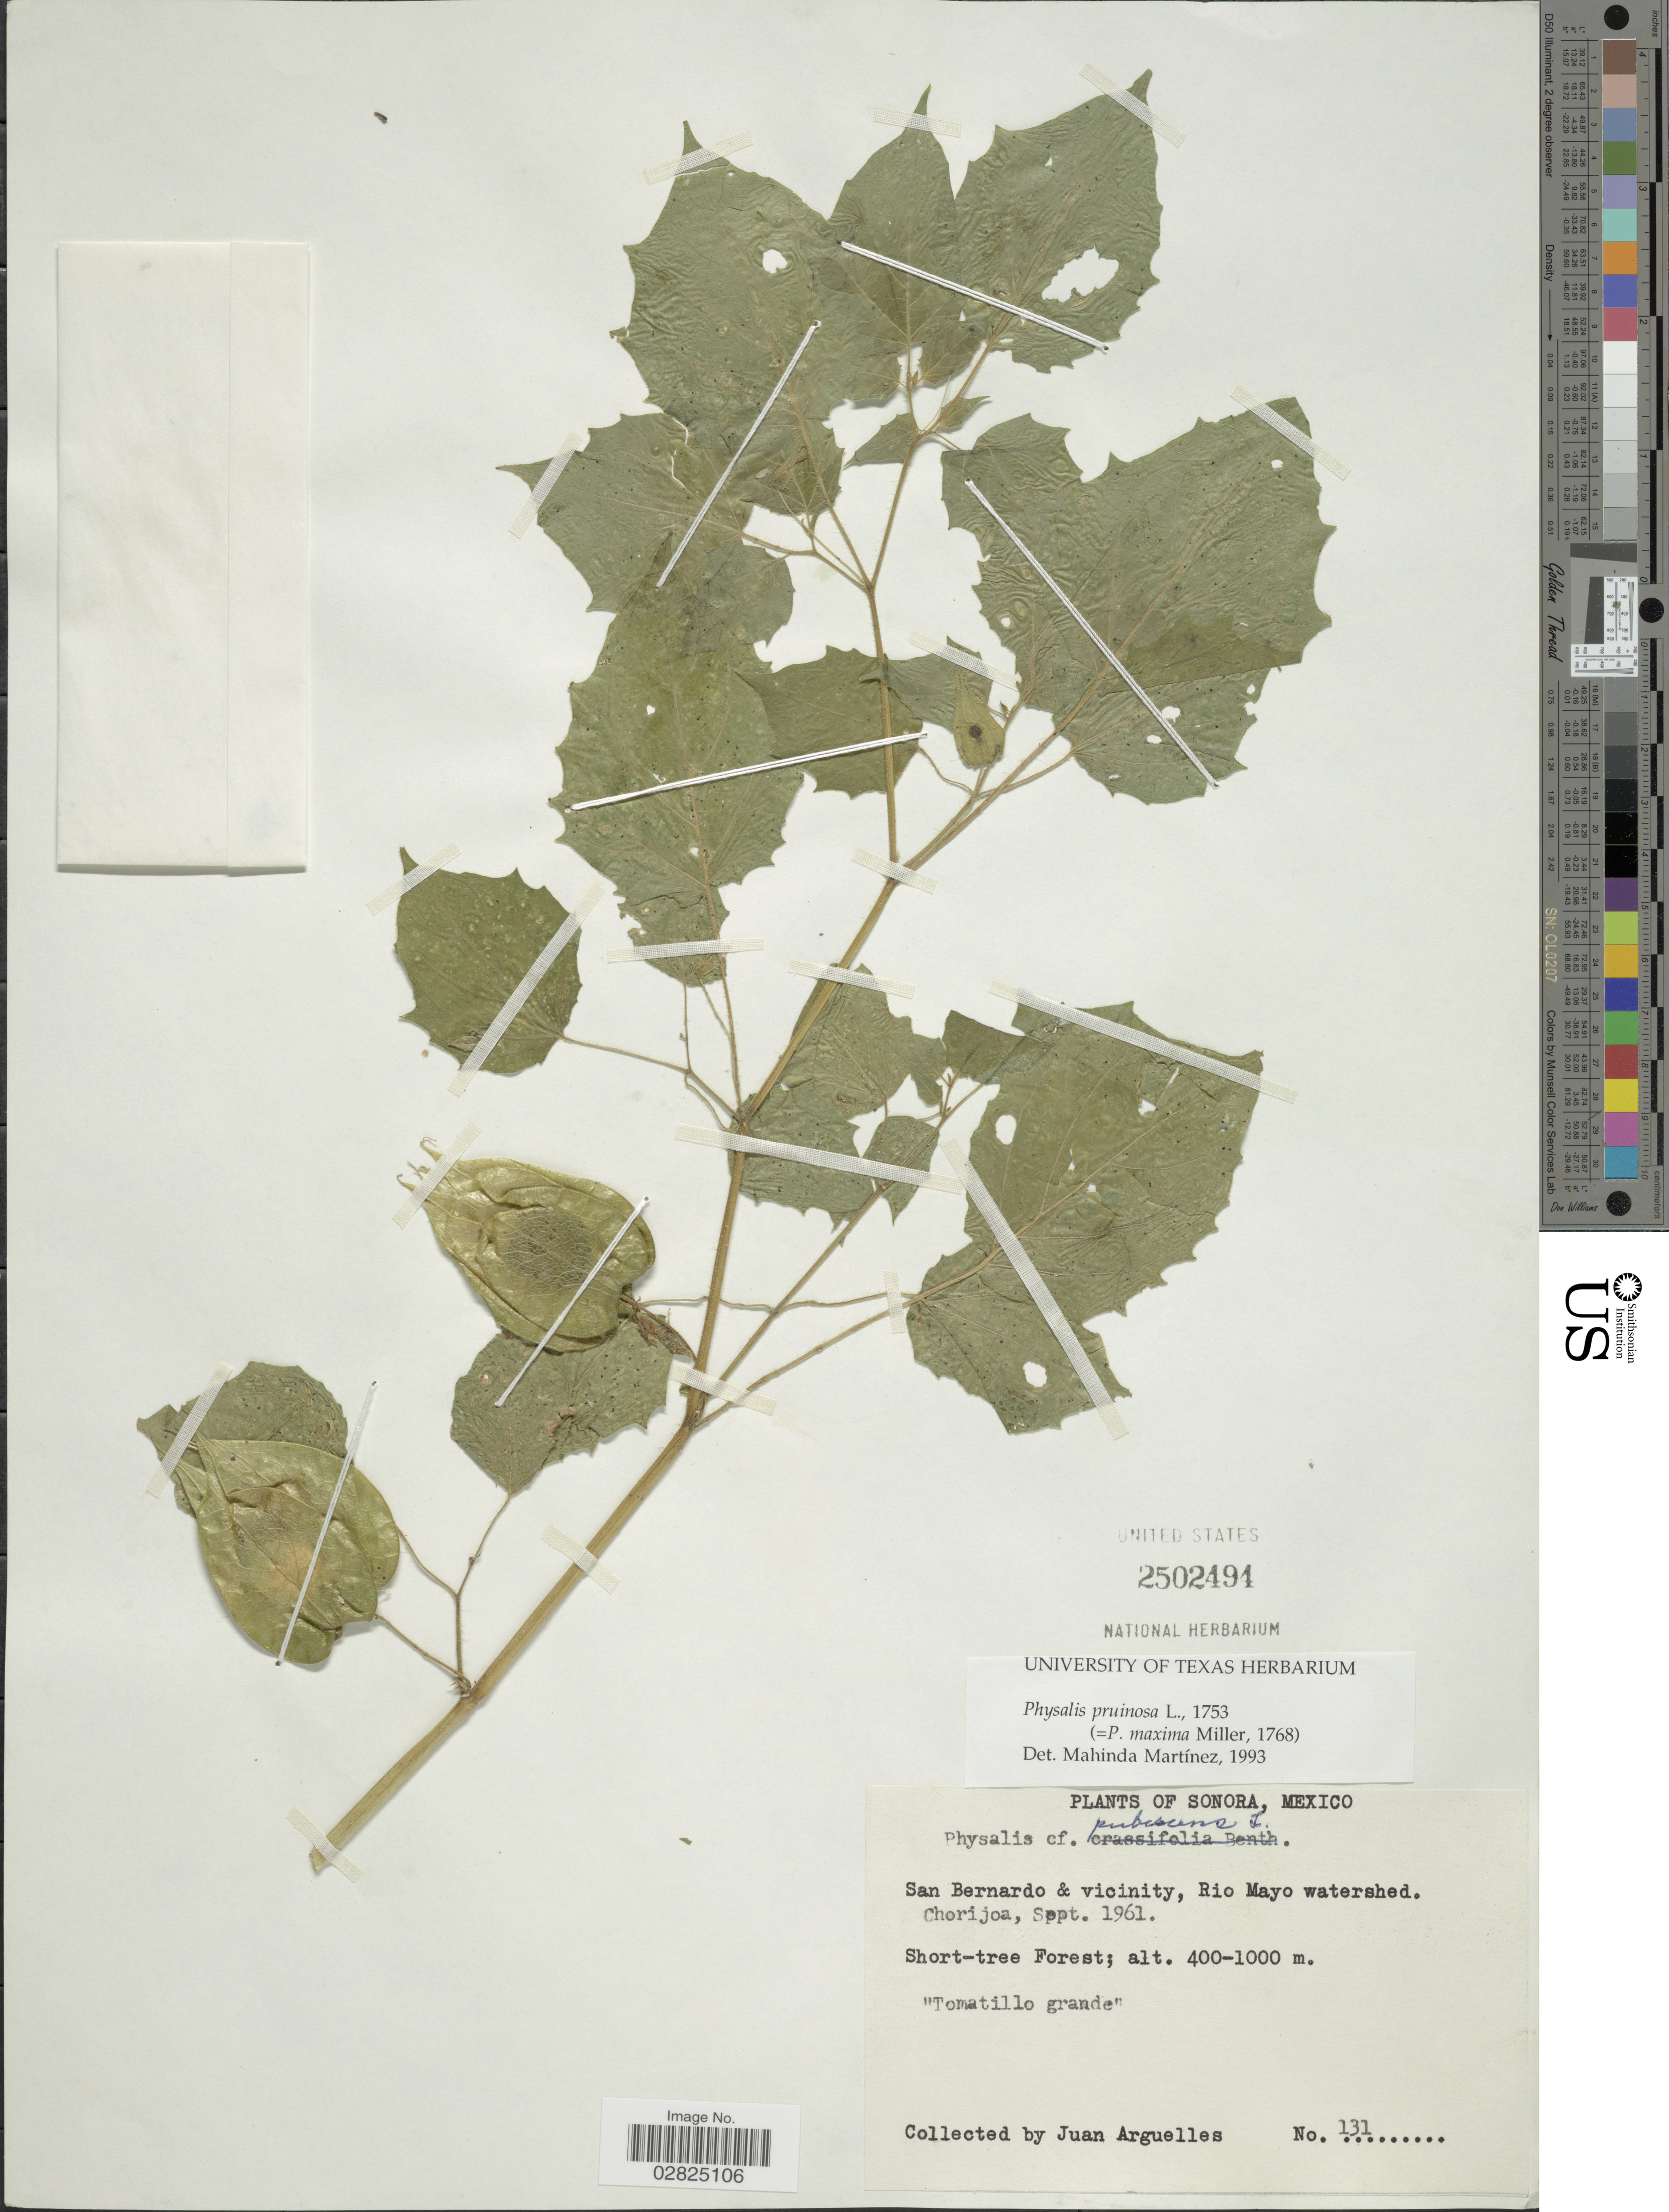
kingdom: Plantae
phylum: Tracheophyta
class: Magnoliopsida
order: Solanales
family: Solanaceae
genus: Physalis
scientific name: Physalis pruinosa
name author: L.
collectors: J. Arguelles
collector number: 131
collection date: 1961-09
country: Mexico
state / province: Sonora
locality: San Bernardo & vicinity, Rio Mayo watershed. Chorijoa.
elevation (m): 400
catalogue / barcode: US 2502494